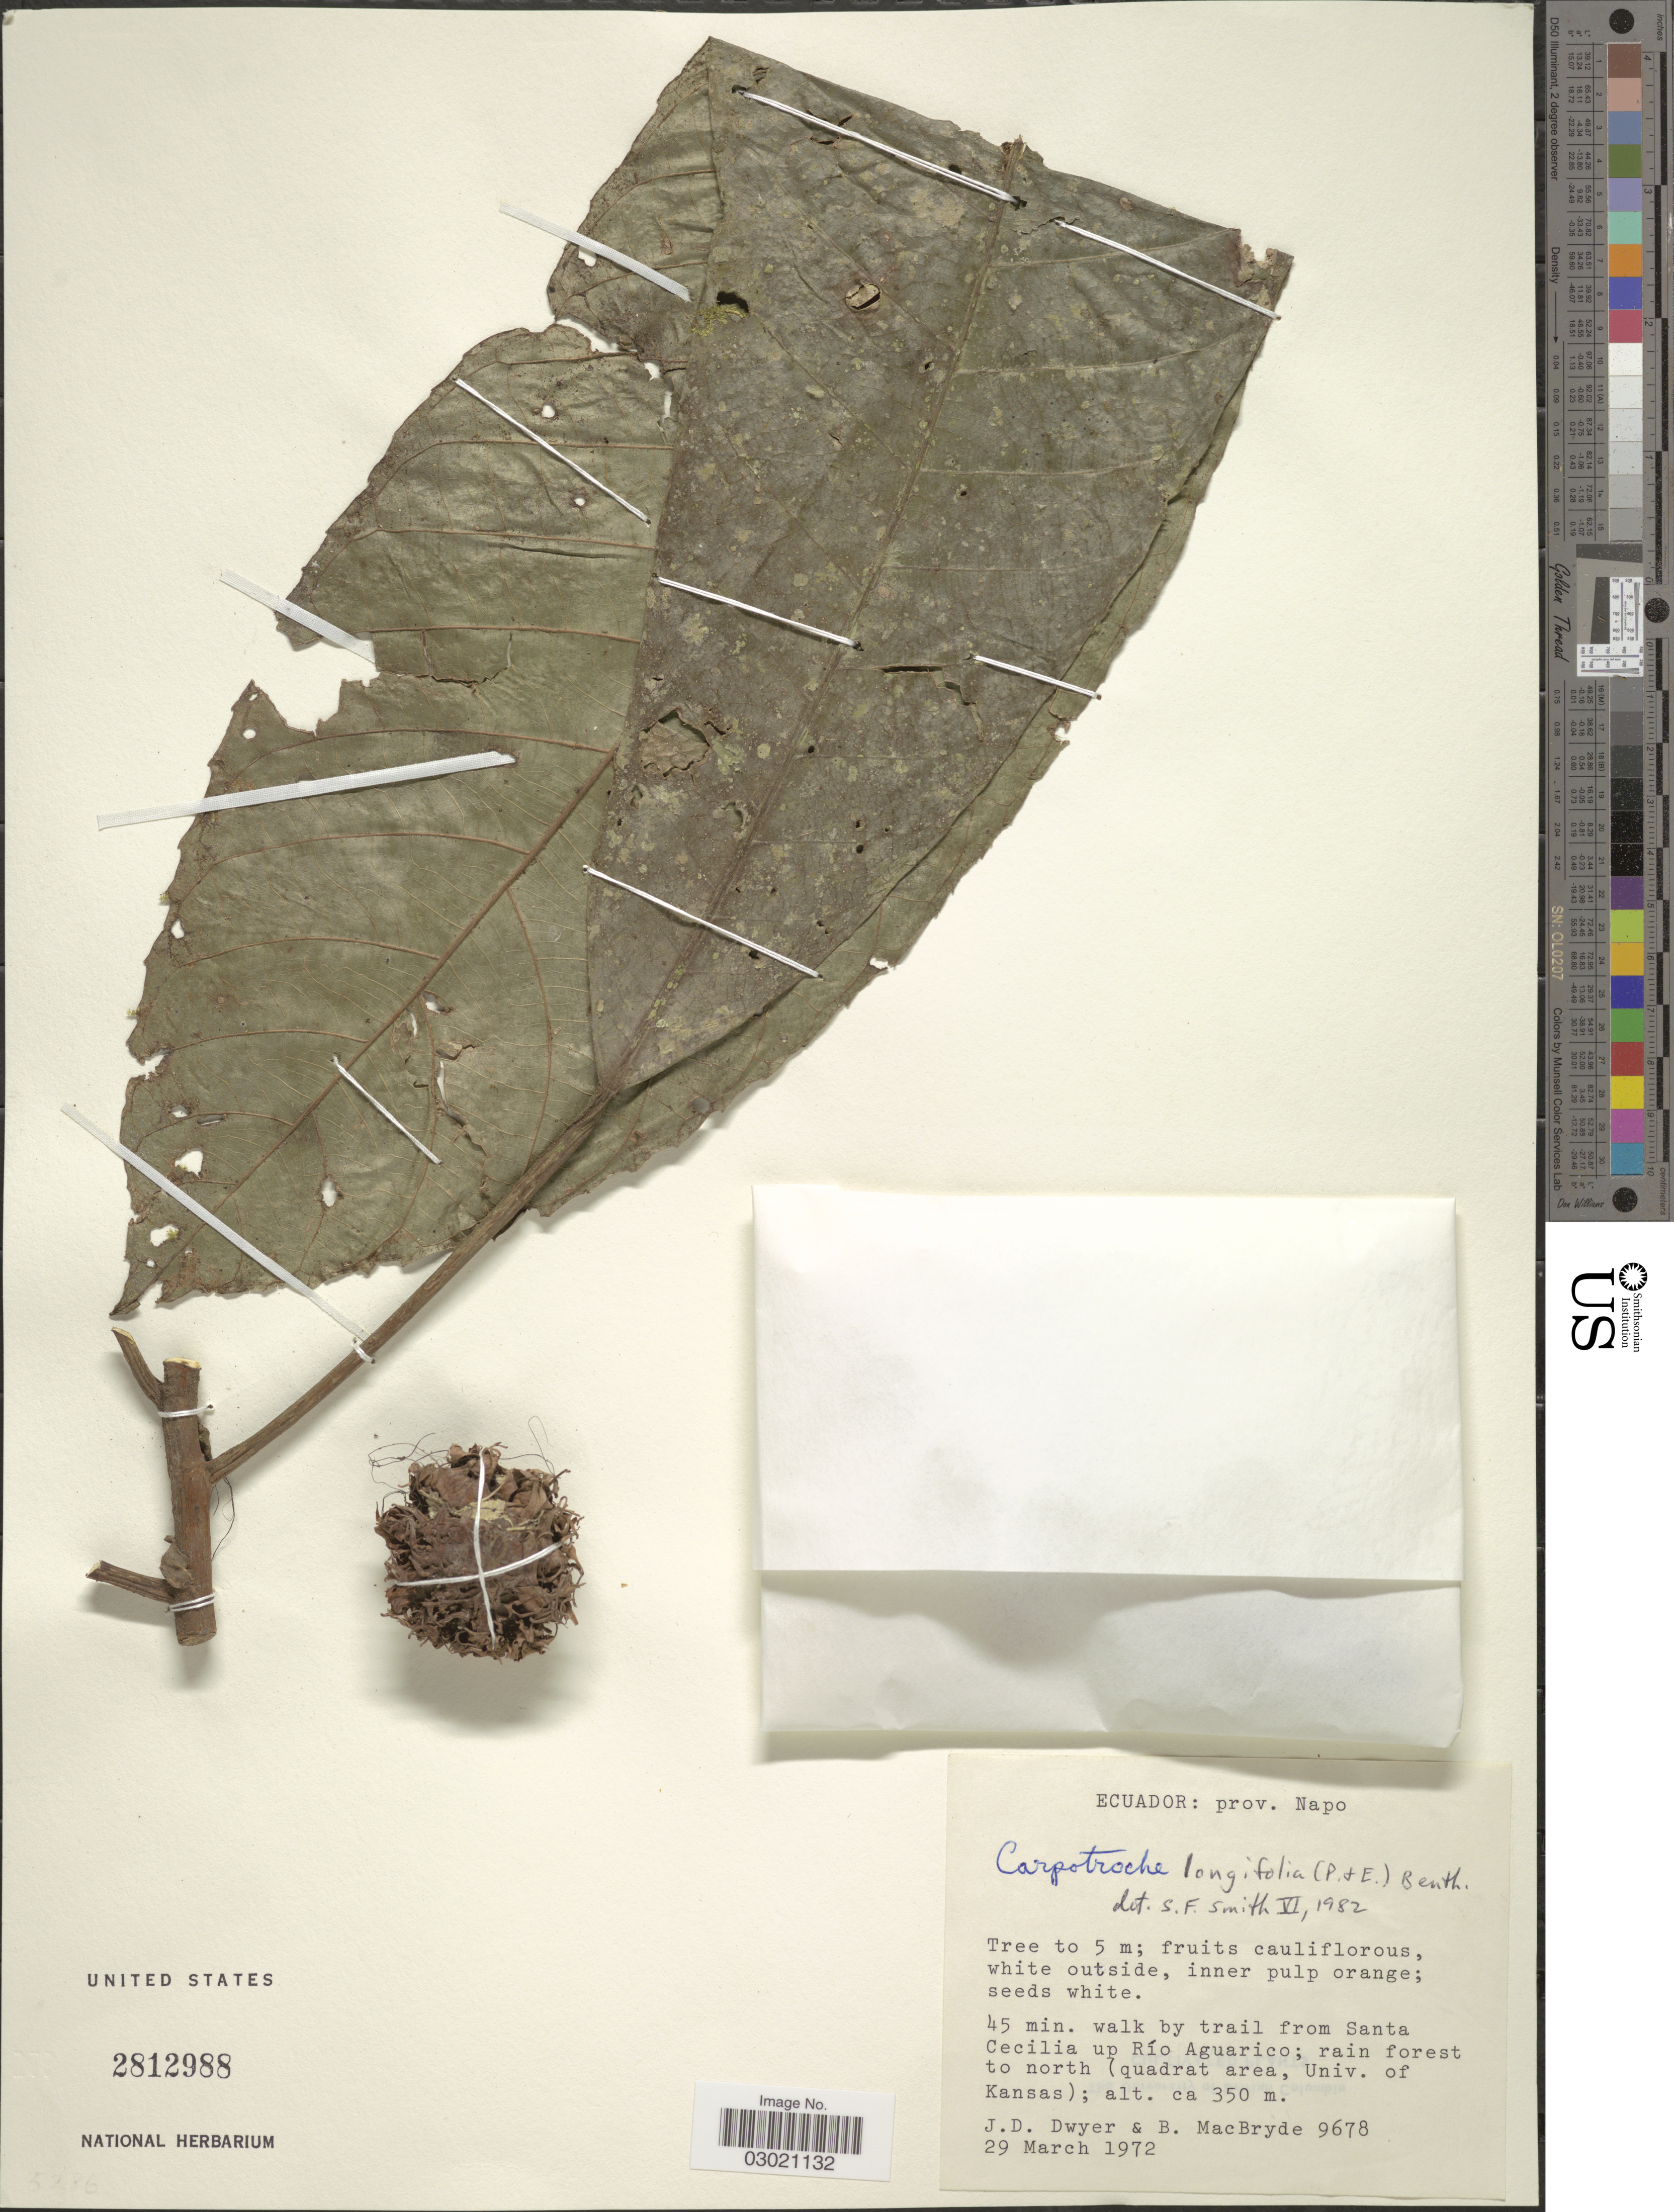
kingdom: Plantae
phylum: Tracheophyta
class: Magnoliopsida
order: Malpighiales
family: Achariaceae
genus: Carpotroche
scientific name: Carpotroche longifolia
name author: (Poepp.) Benth.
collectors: J. D. Dwyer & B. MacBryde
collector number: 9678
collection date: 1972-03-29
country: Ecuador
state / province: Napo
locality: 45 min. walk by trail from Santa Cecilia up Río Aguarico; rain forest to north (quadrat area, Univ. of Kansas).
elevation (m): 350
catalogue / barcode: US 2812988